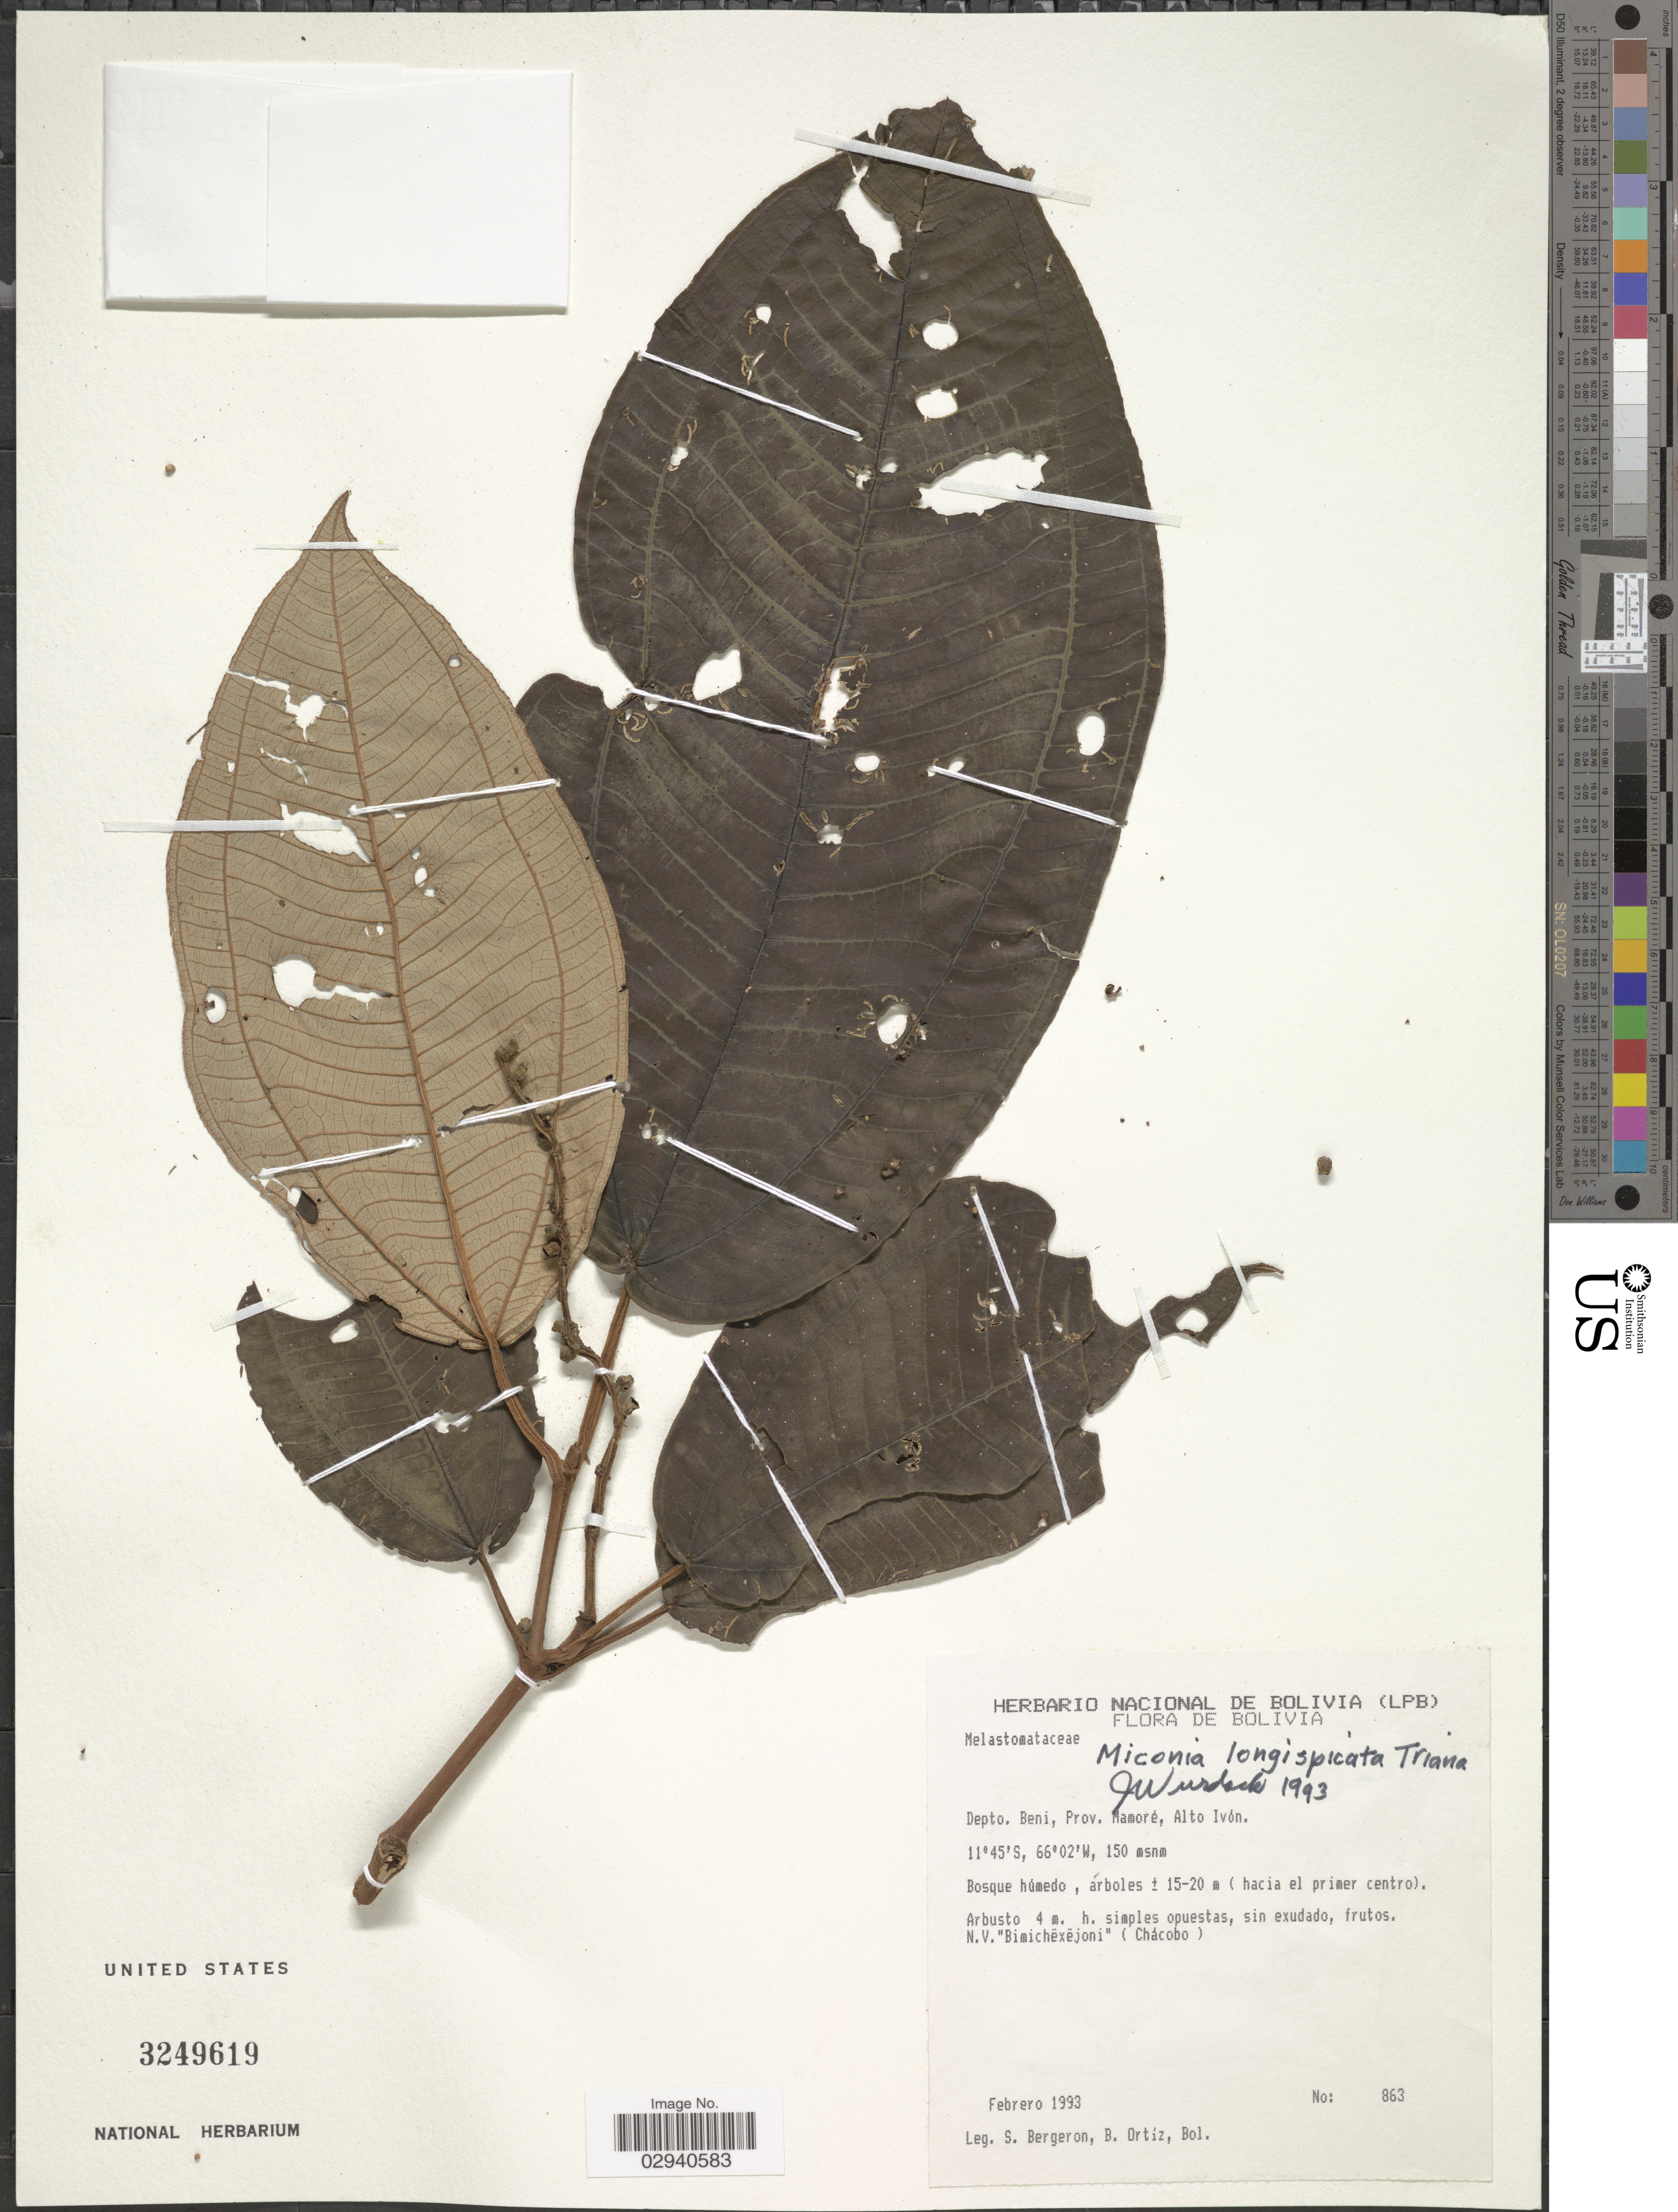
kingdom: Plantae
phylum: Tracheophyta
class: Magnoliopsida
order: Myrtales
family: Melastomataceae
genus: Miconia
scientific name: Miconia longispicata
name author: Triana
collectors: S. Bergeron & Ortiz, B.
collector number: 863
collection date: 1993-02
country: Bolivia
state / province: Beni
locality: Depto. Beni, Prov. Mamoré, Alto Ivón.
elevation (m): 150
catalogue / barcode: US 3249619